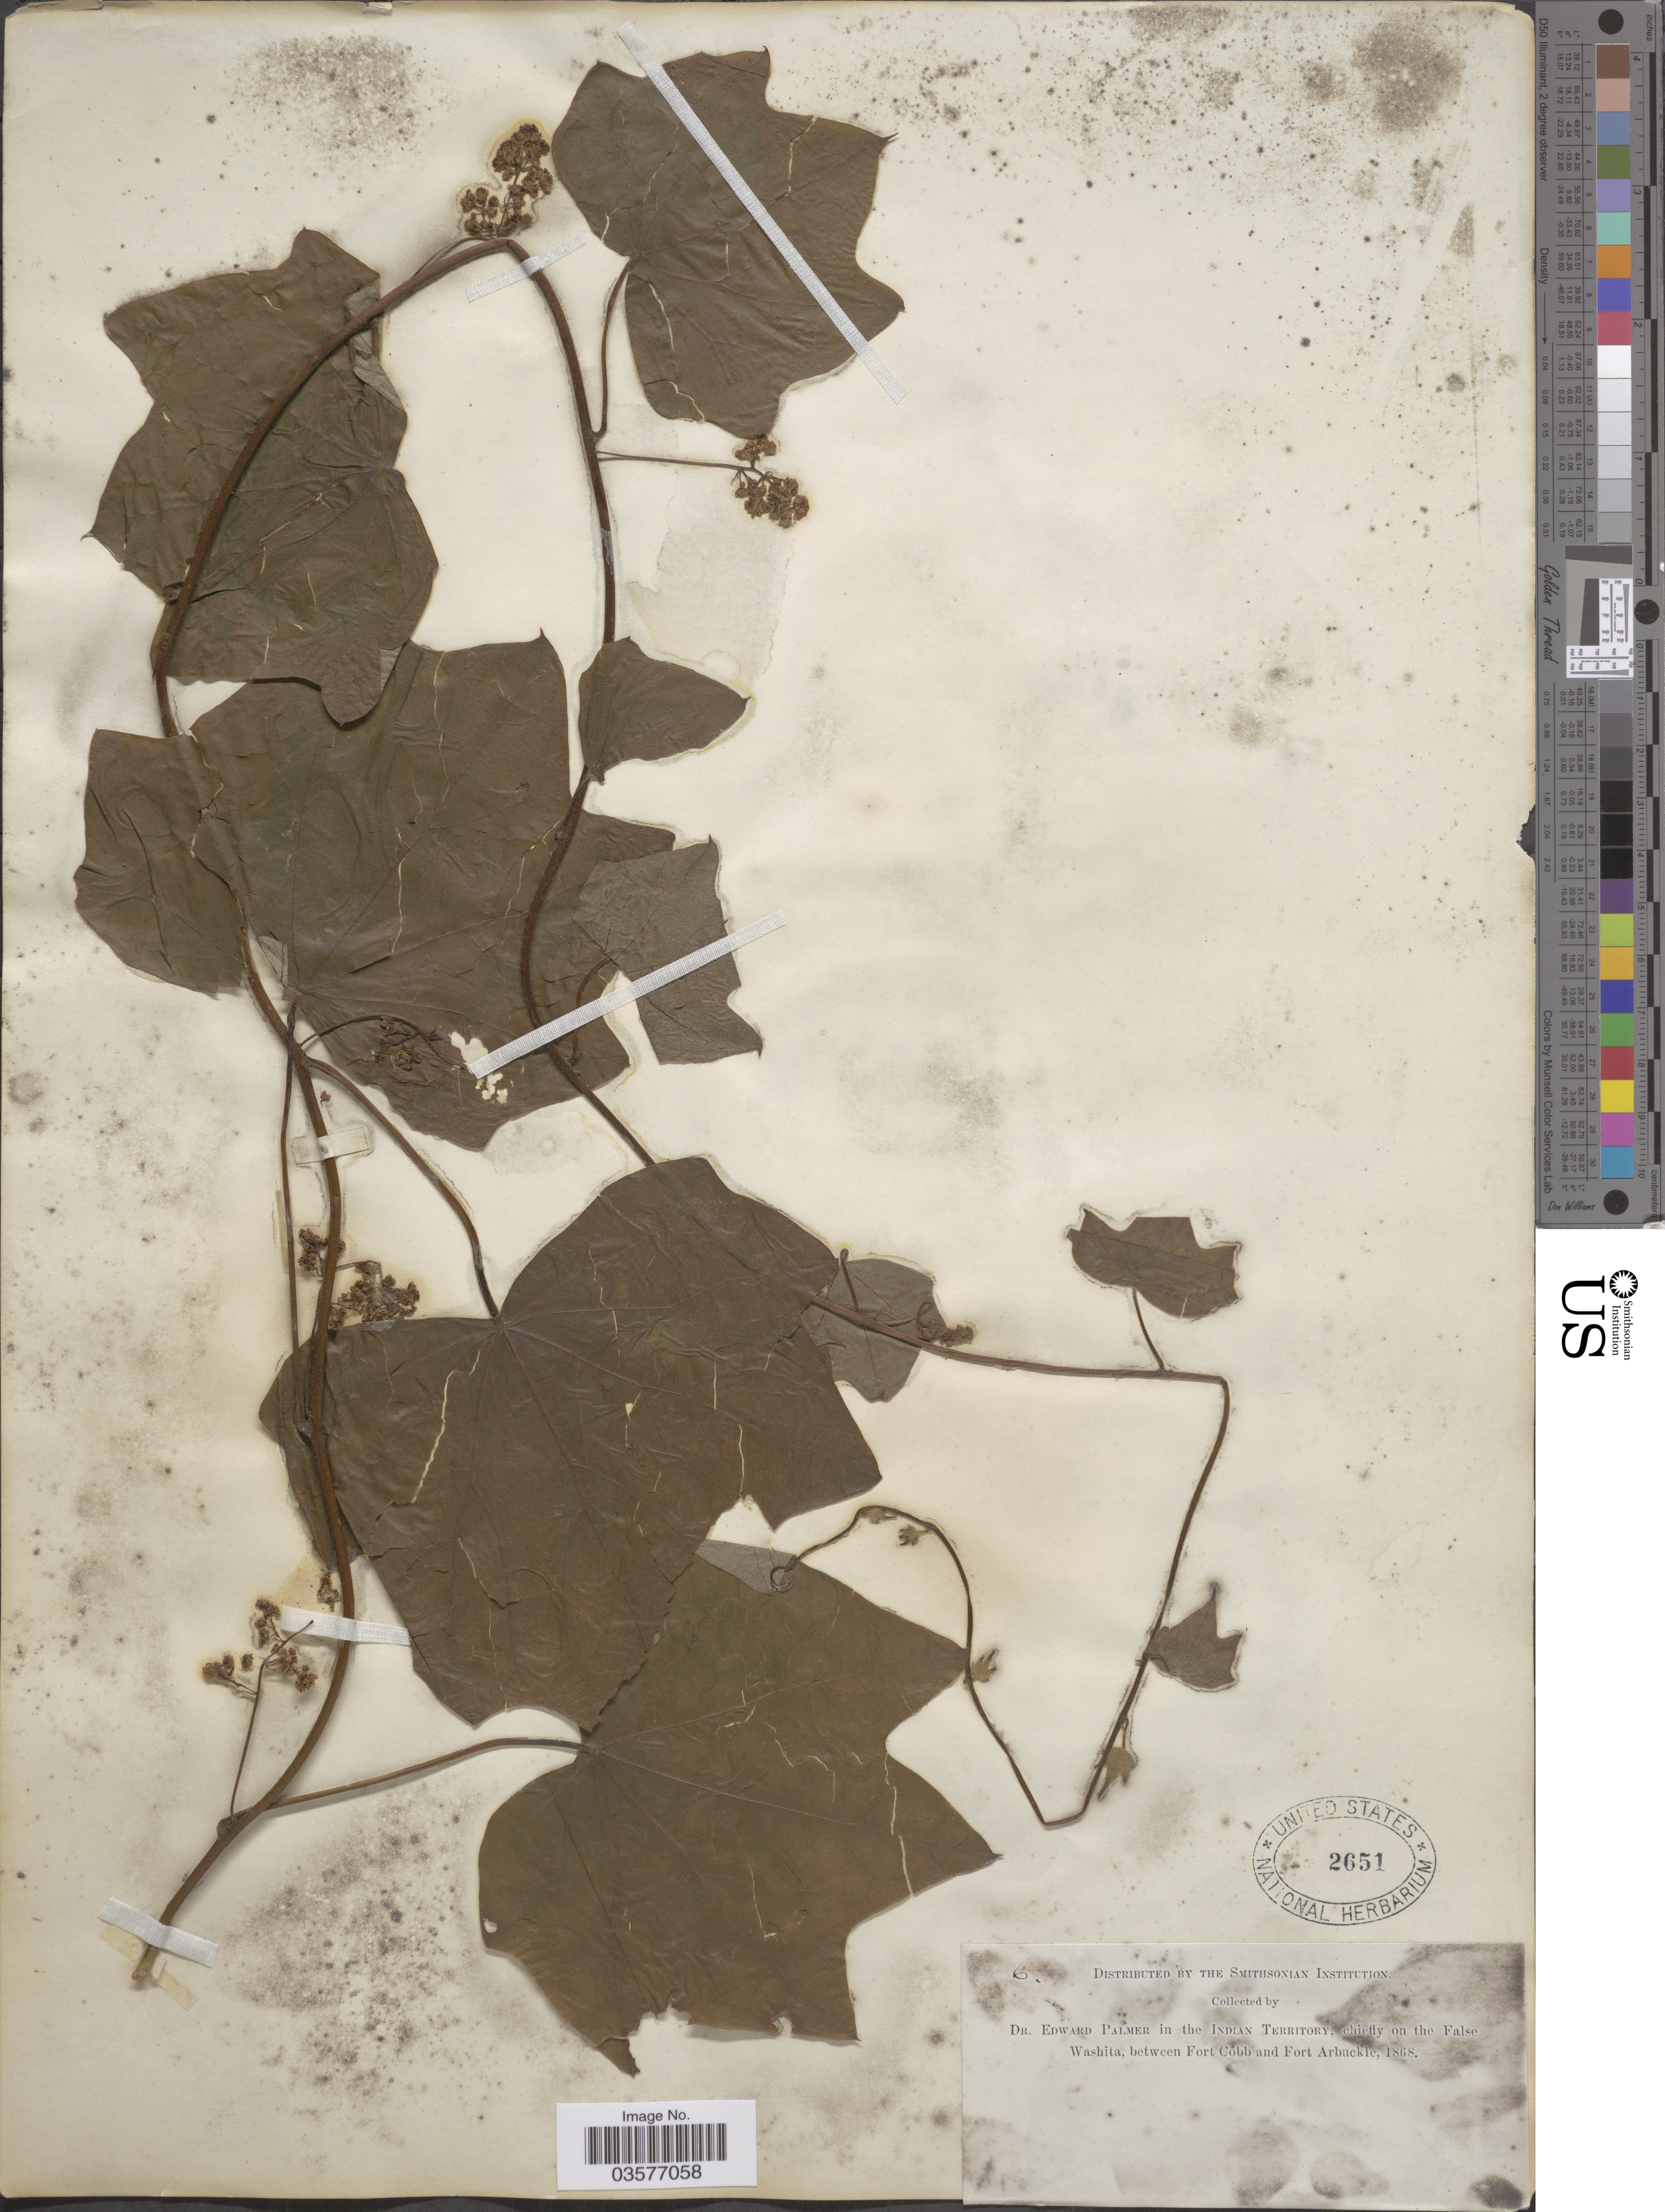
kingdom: Plantae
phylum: Tracheophyta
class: Magnoliopsida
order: Ranunculales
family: Menispermaceae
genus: Menispermum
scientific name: Menispermum canadense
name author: L.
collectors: E. Palmer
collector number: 6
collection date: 1868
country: United States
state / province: Oklahoma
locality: In the Indian Territory, chiefly on the False Washita, between Fort Cobb and Fort Arbuckle.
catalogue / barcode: US 2651